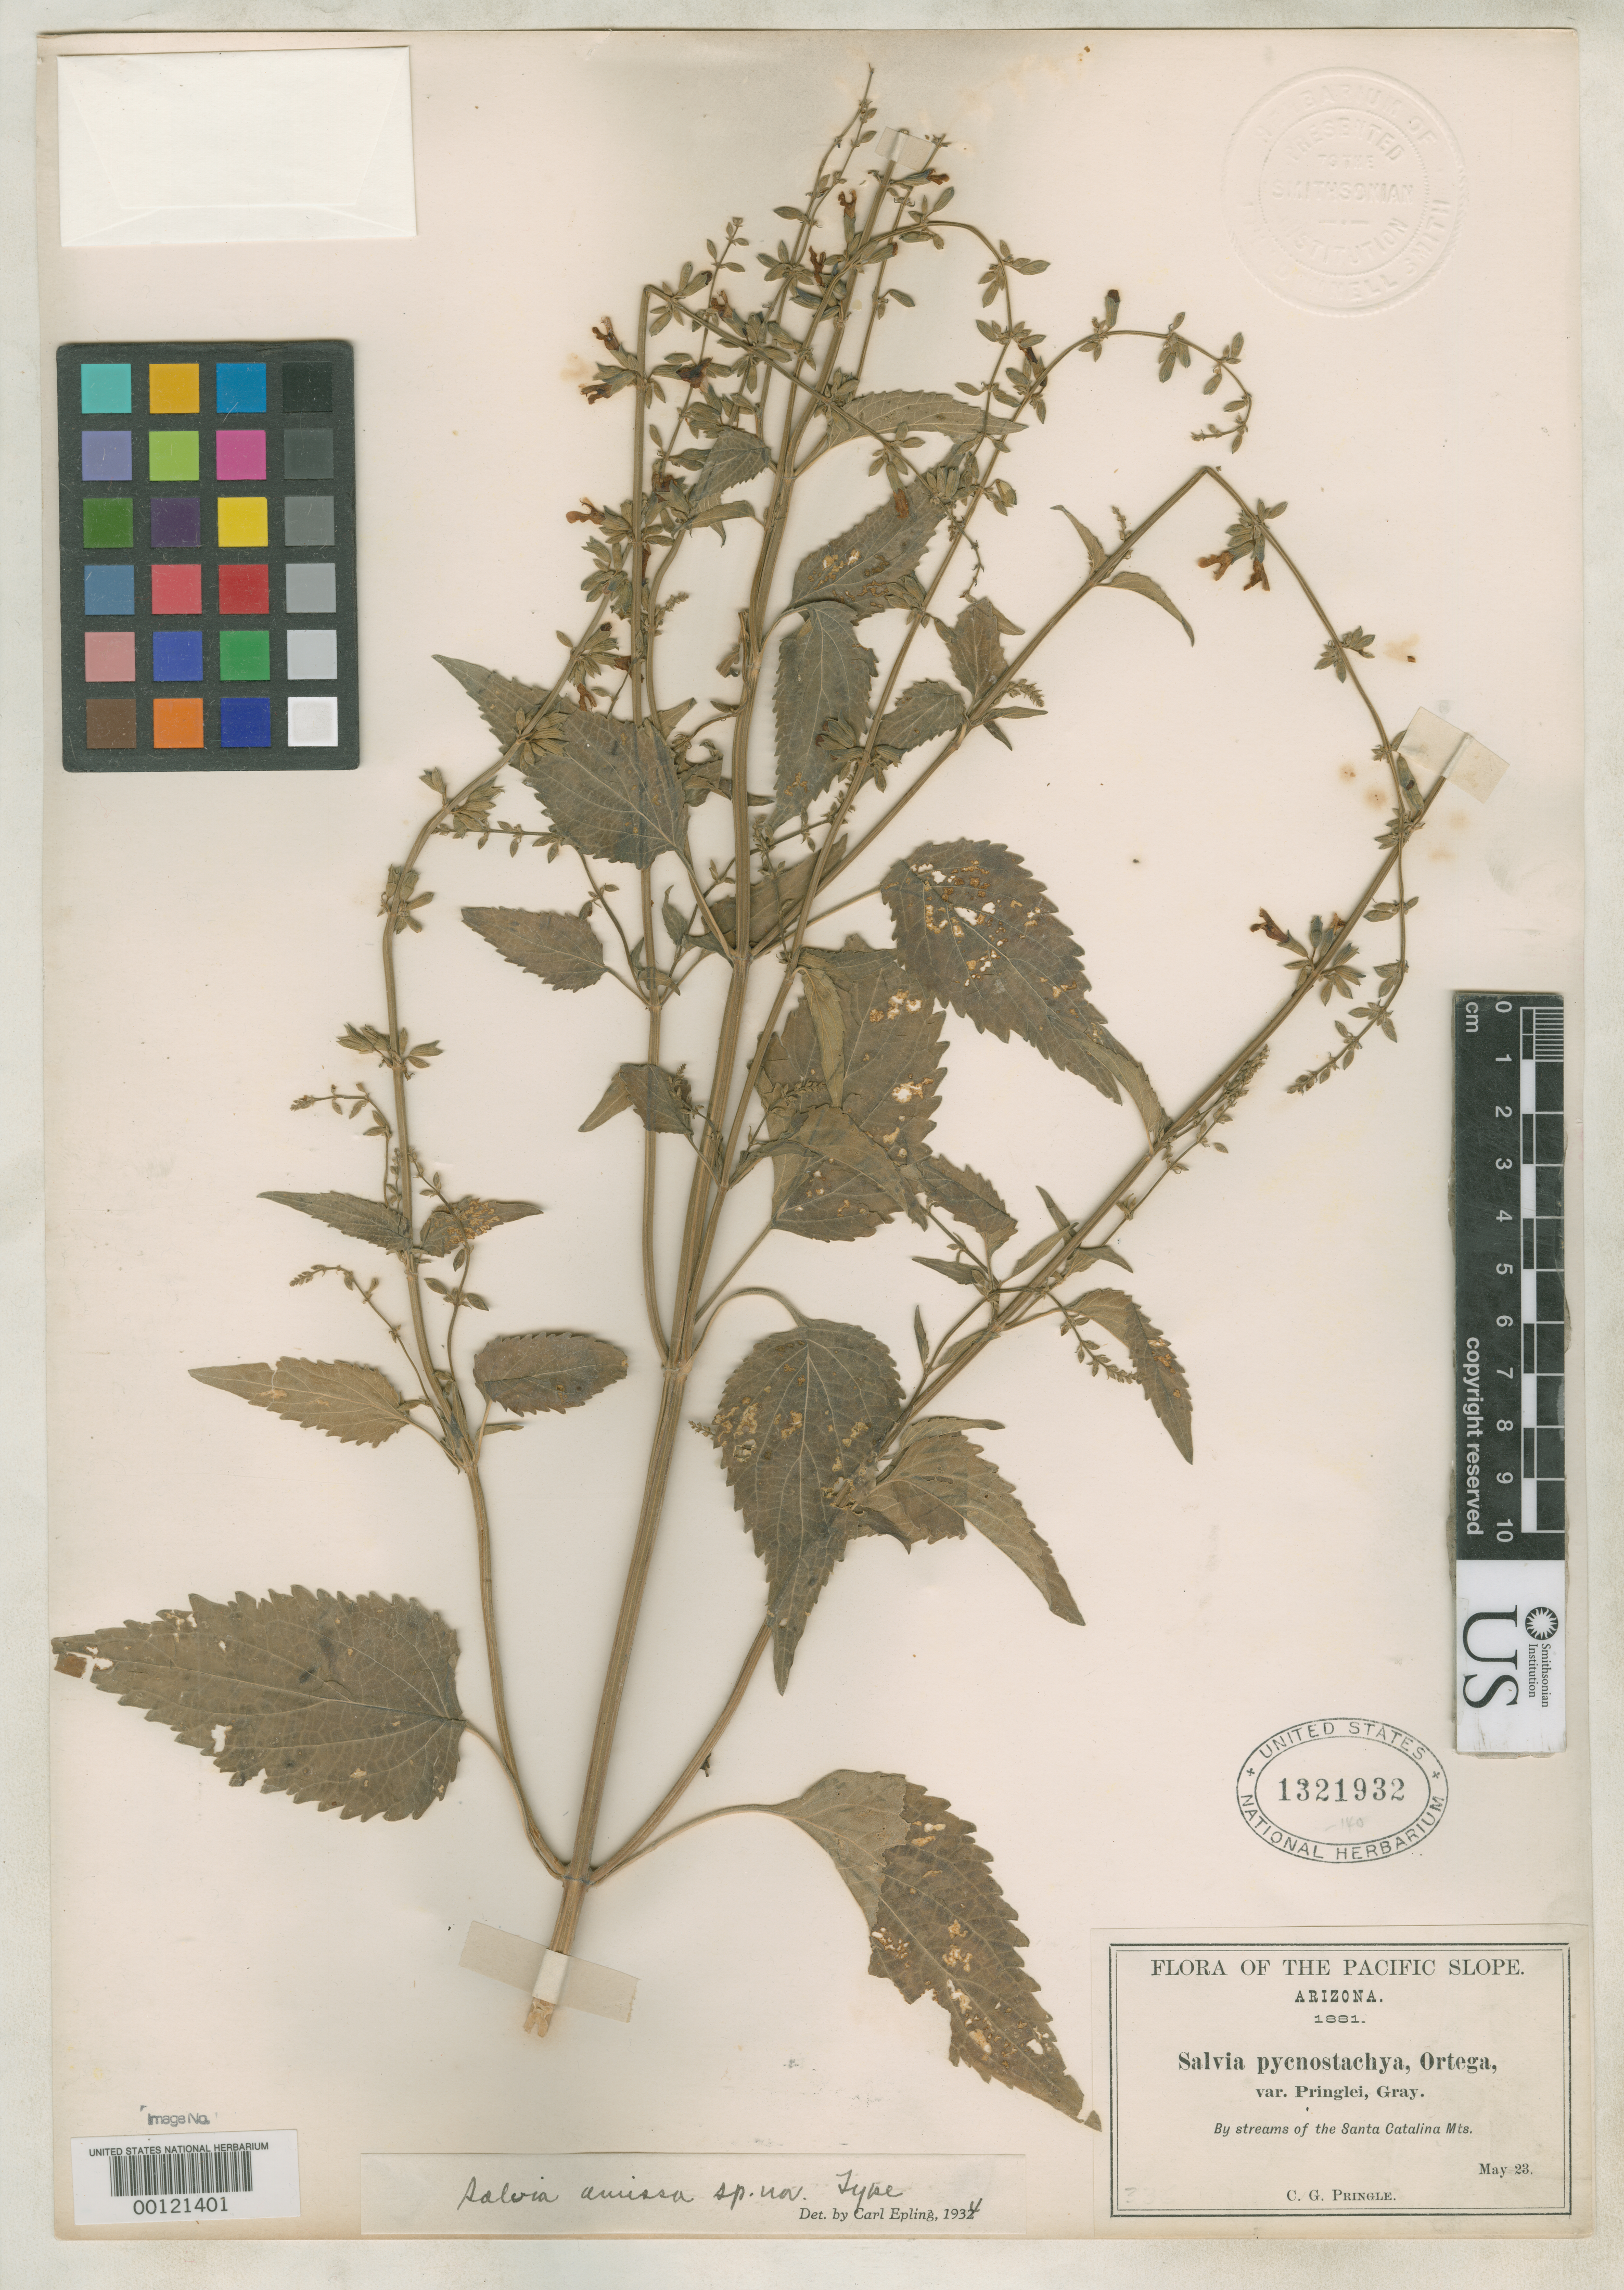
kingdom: Plantae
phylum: Tracheophyta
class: Magnoliopsida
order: Lamiales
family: Lamiaceae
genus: Salvia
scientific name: Salvia albiflora var. pringlei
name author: A. Gray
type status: Holotype; Isosyntype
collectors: C. G. Pringle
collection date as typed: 23 May 1881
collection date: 1881-05-23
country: United States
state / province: Arizona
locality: Streams of Santa Catalina Mountains.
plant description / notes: Apparently a duplicate (isosyntype) of one of the 2 syntypes of Salvia albiflora var. pringlei A. Gray. See discussion by Mauz (2011, Harvard Pap. Bot. 16: 129). Mauz cites Salvia amissa Epling as a replacement name for Salvia albiflora var. pringlei A. Gray (blocked by Salvia pringlei B.L. Rob. & Greenm.), and thus as the basis for lectotypification of Gray's name, but Epling makes no reference to that name and describes his taxon as "sp. nov.".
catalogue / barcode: US 1321932